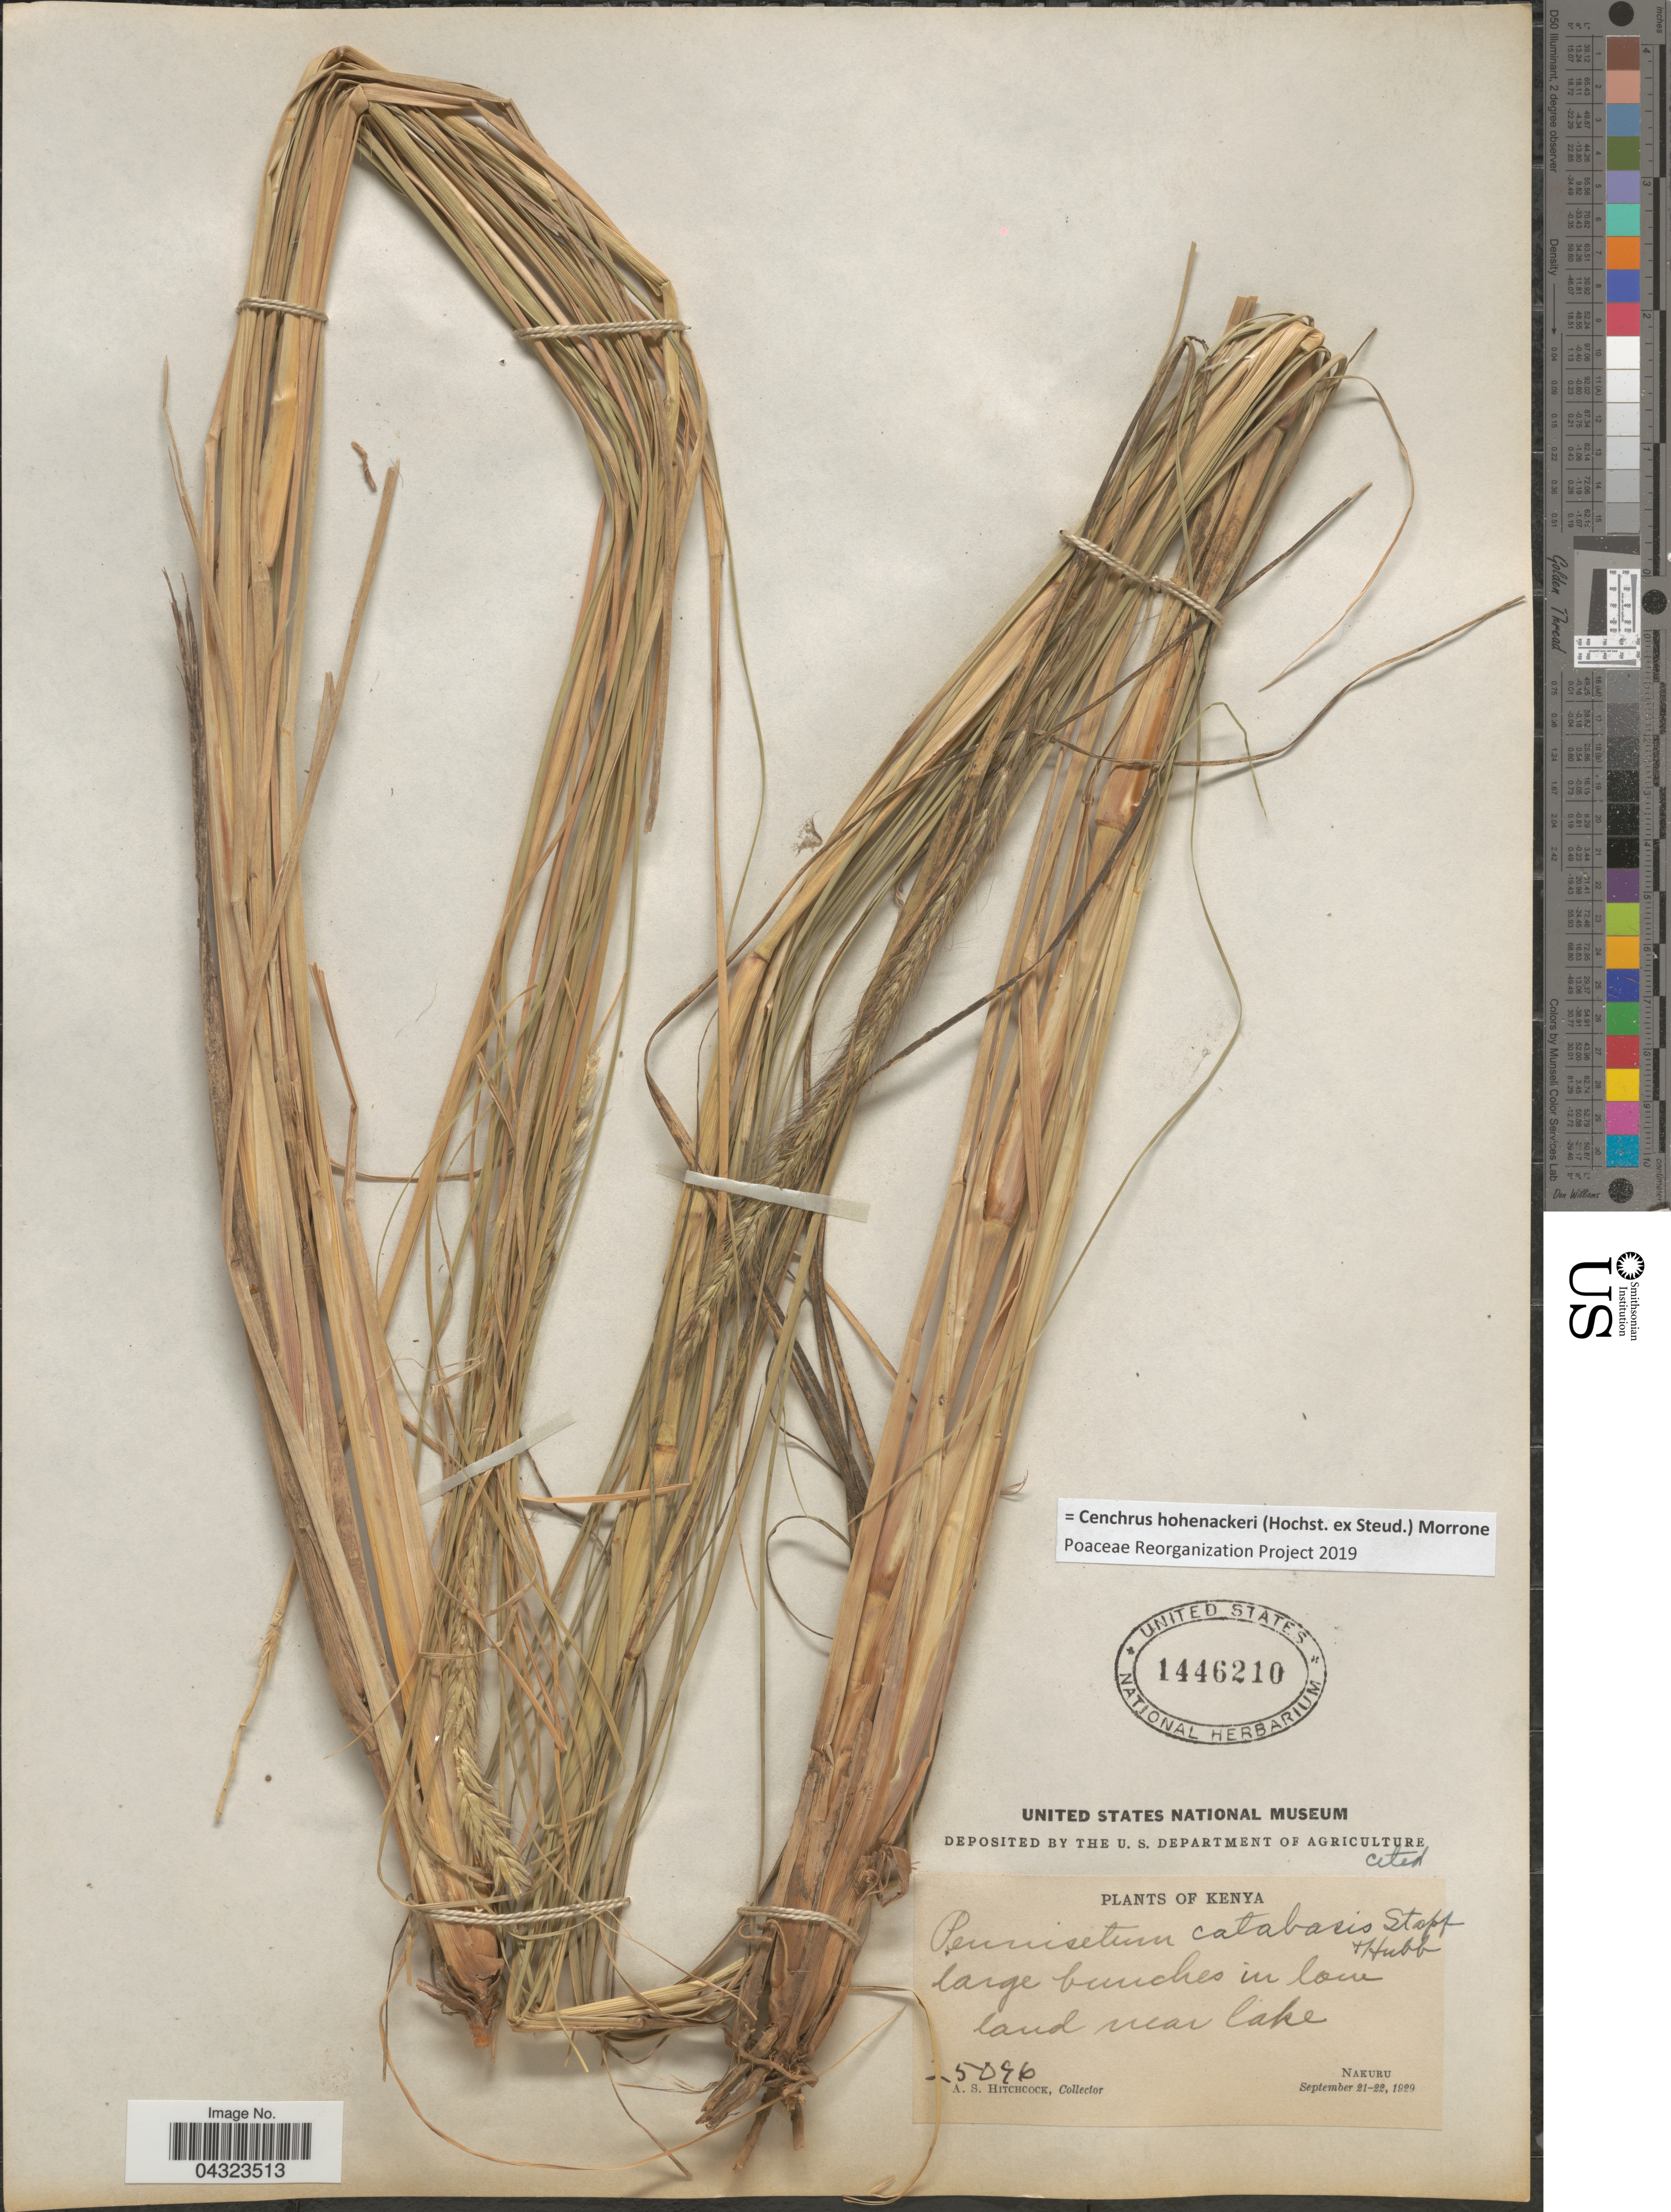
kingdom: Plantae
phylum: Tracheophyta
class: Liliopsida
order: Poales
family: Poaceae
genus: Cenchrus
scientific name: Cenchrus hohenackeri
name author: (Hochst. ex Steud.) Morrone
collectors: A. S. Hitchcock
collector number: !5096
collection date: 1929-09-21/1929-09-22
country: Kenya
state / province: Nakuru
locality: Low land near lake.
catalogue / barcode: US 1446210